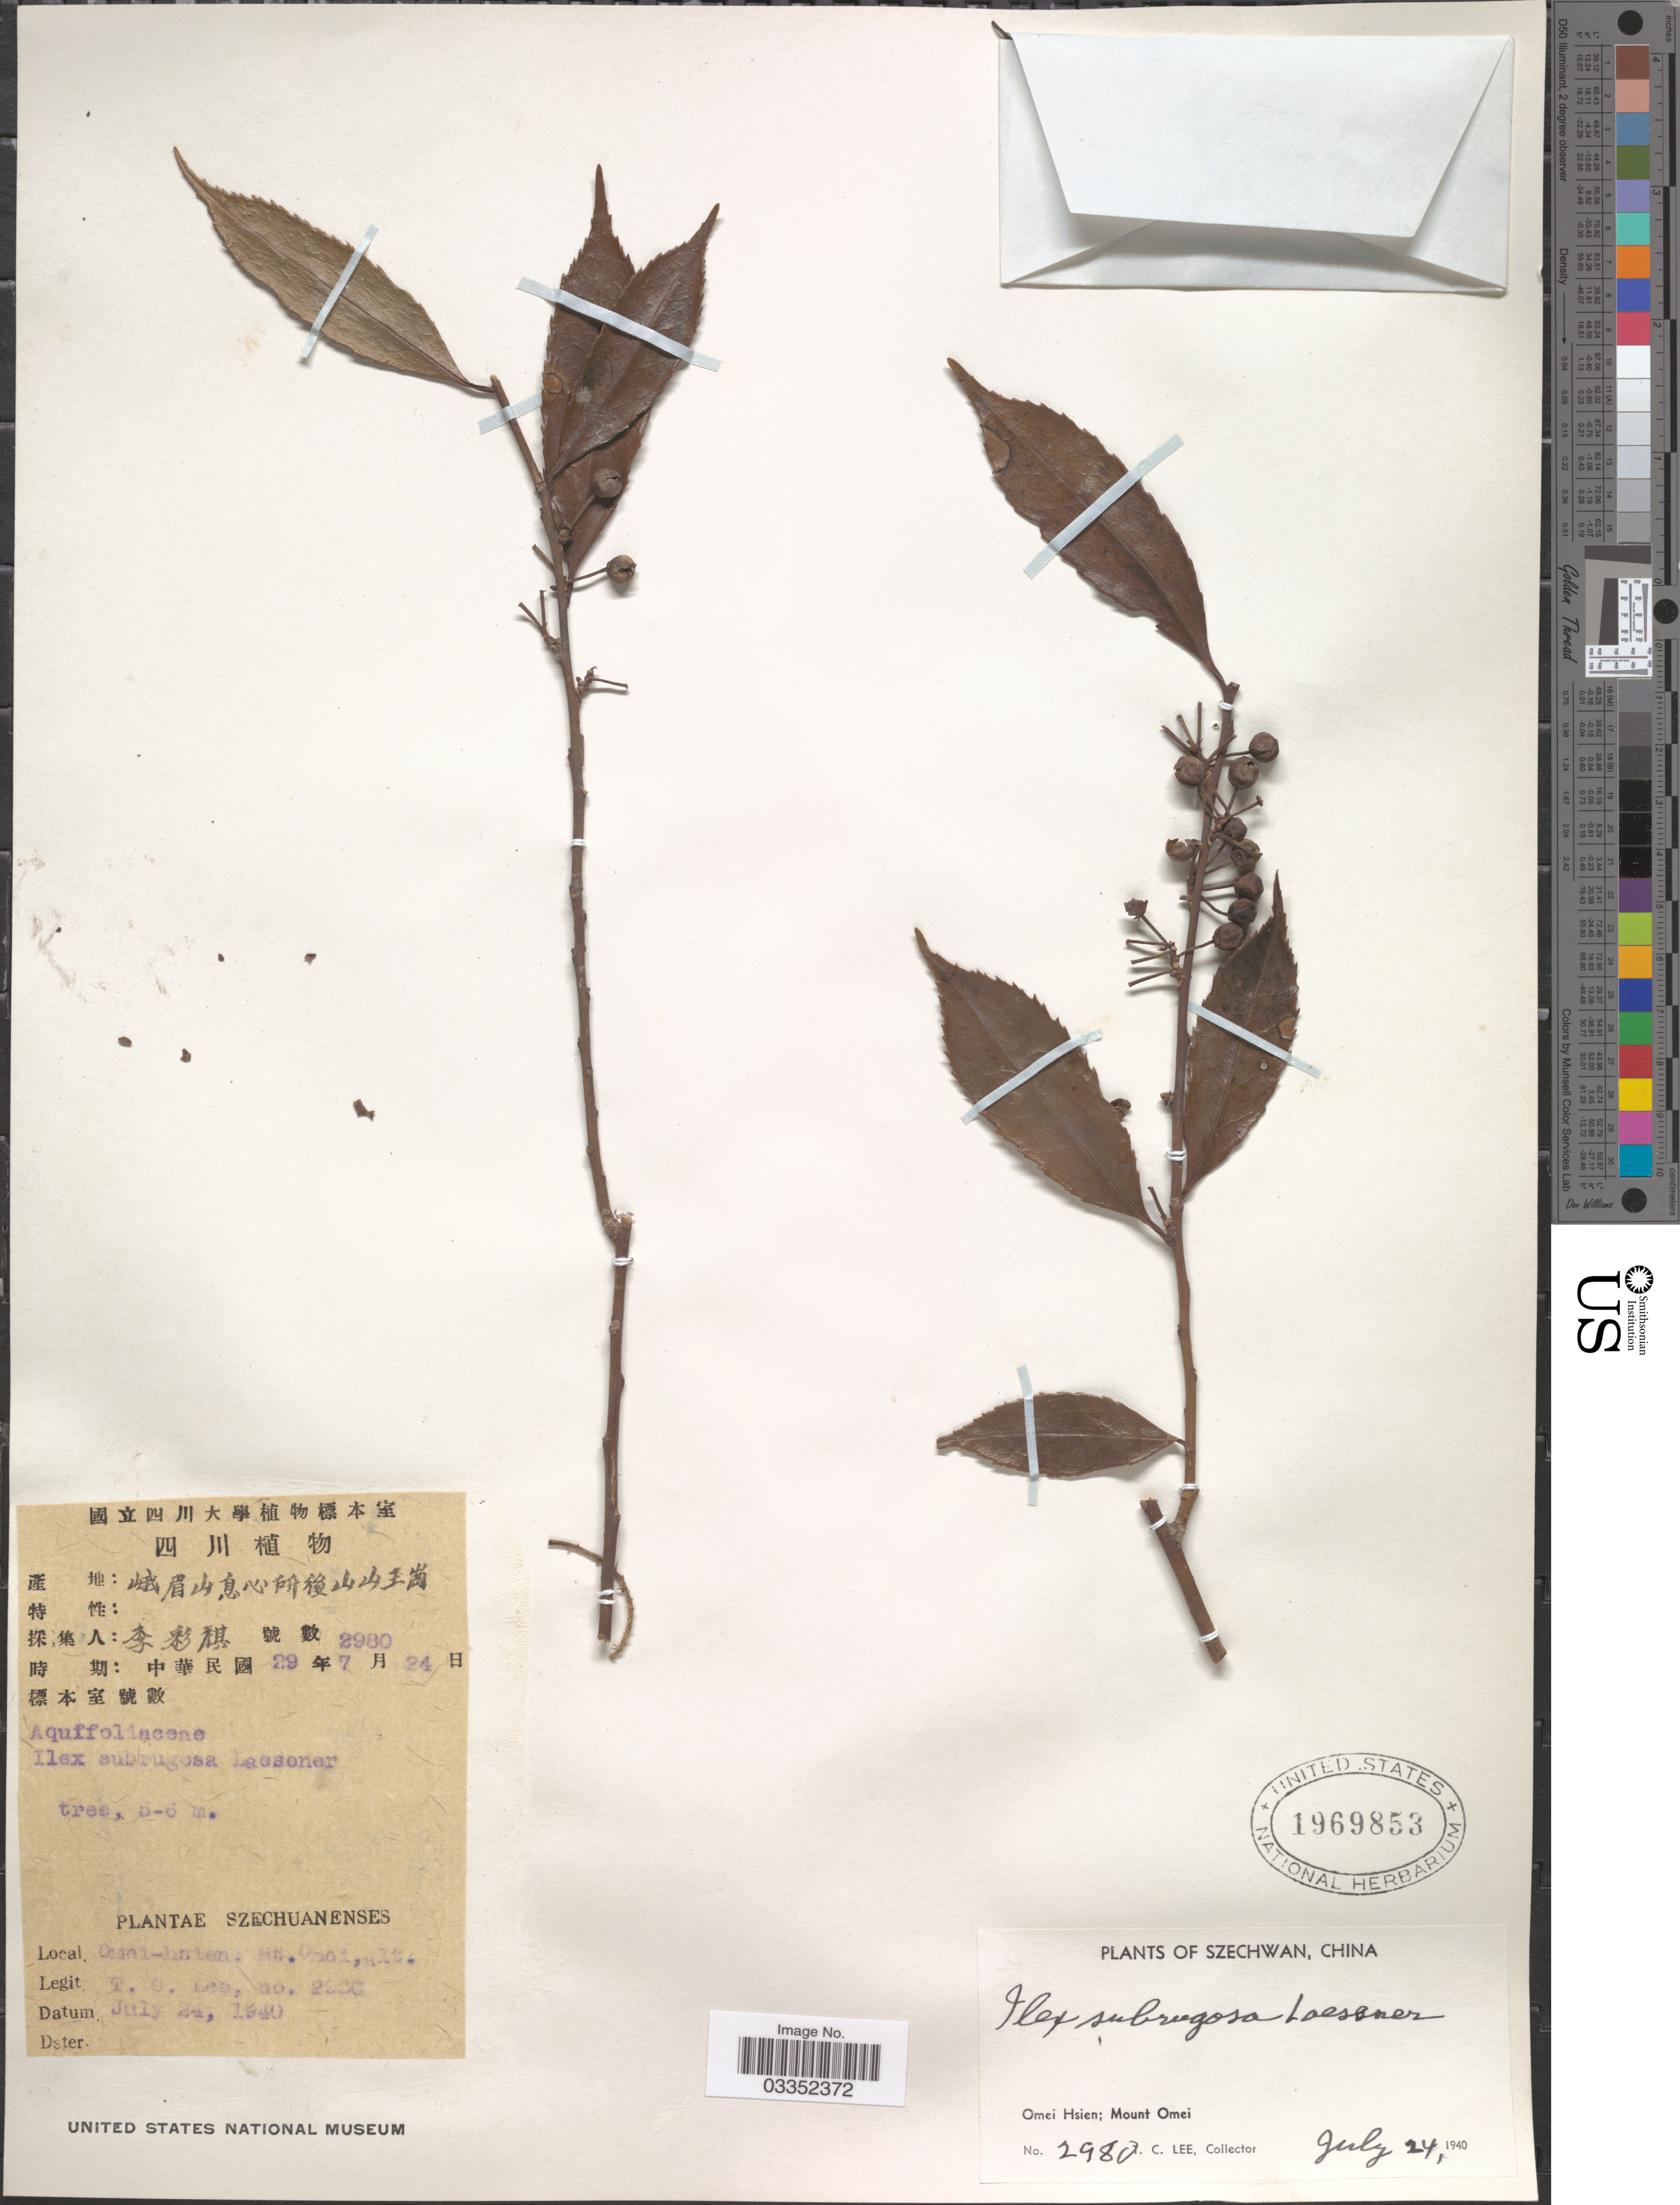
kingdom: Plantae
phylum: Tracheophyta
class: Magnoliopsida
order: Aquifoliales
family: Aquifoliaceae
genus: Ilex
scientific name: Ilex subrugosa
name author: Loes. in Sarg.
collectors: T. Lee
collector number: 2980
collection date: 1940-07-24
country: China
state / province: Sichuan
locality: Szechwan, Omei Hsien; Mount Omei.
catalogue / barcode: US 1969853